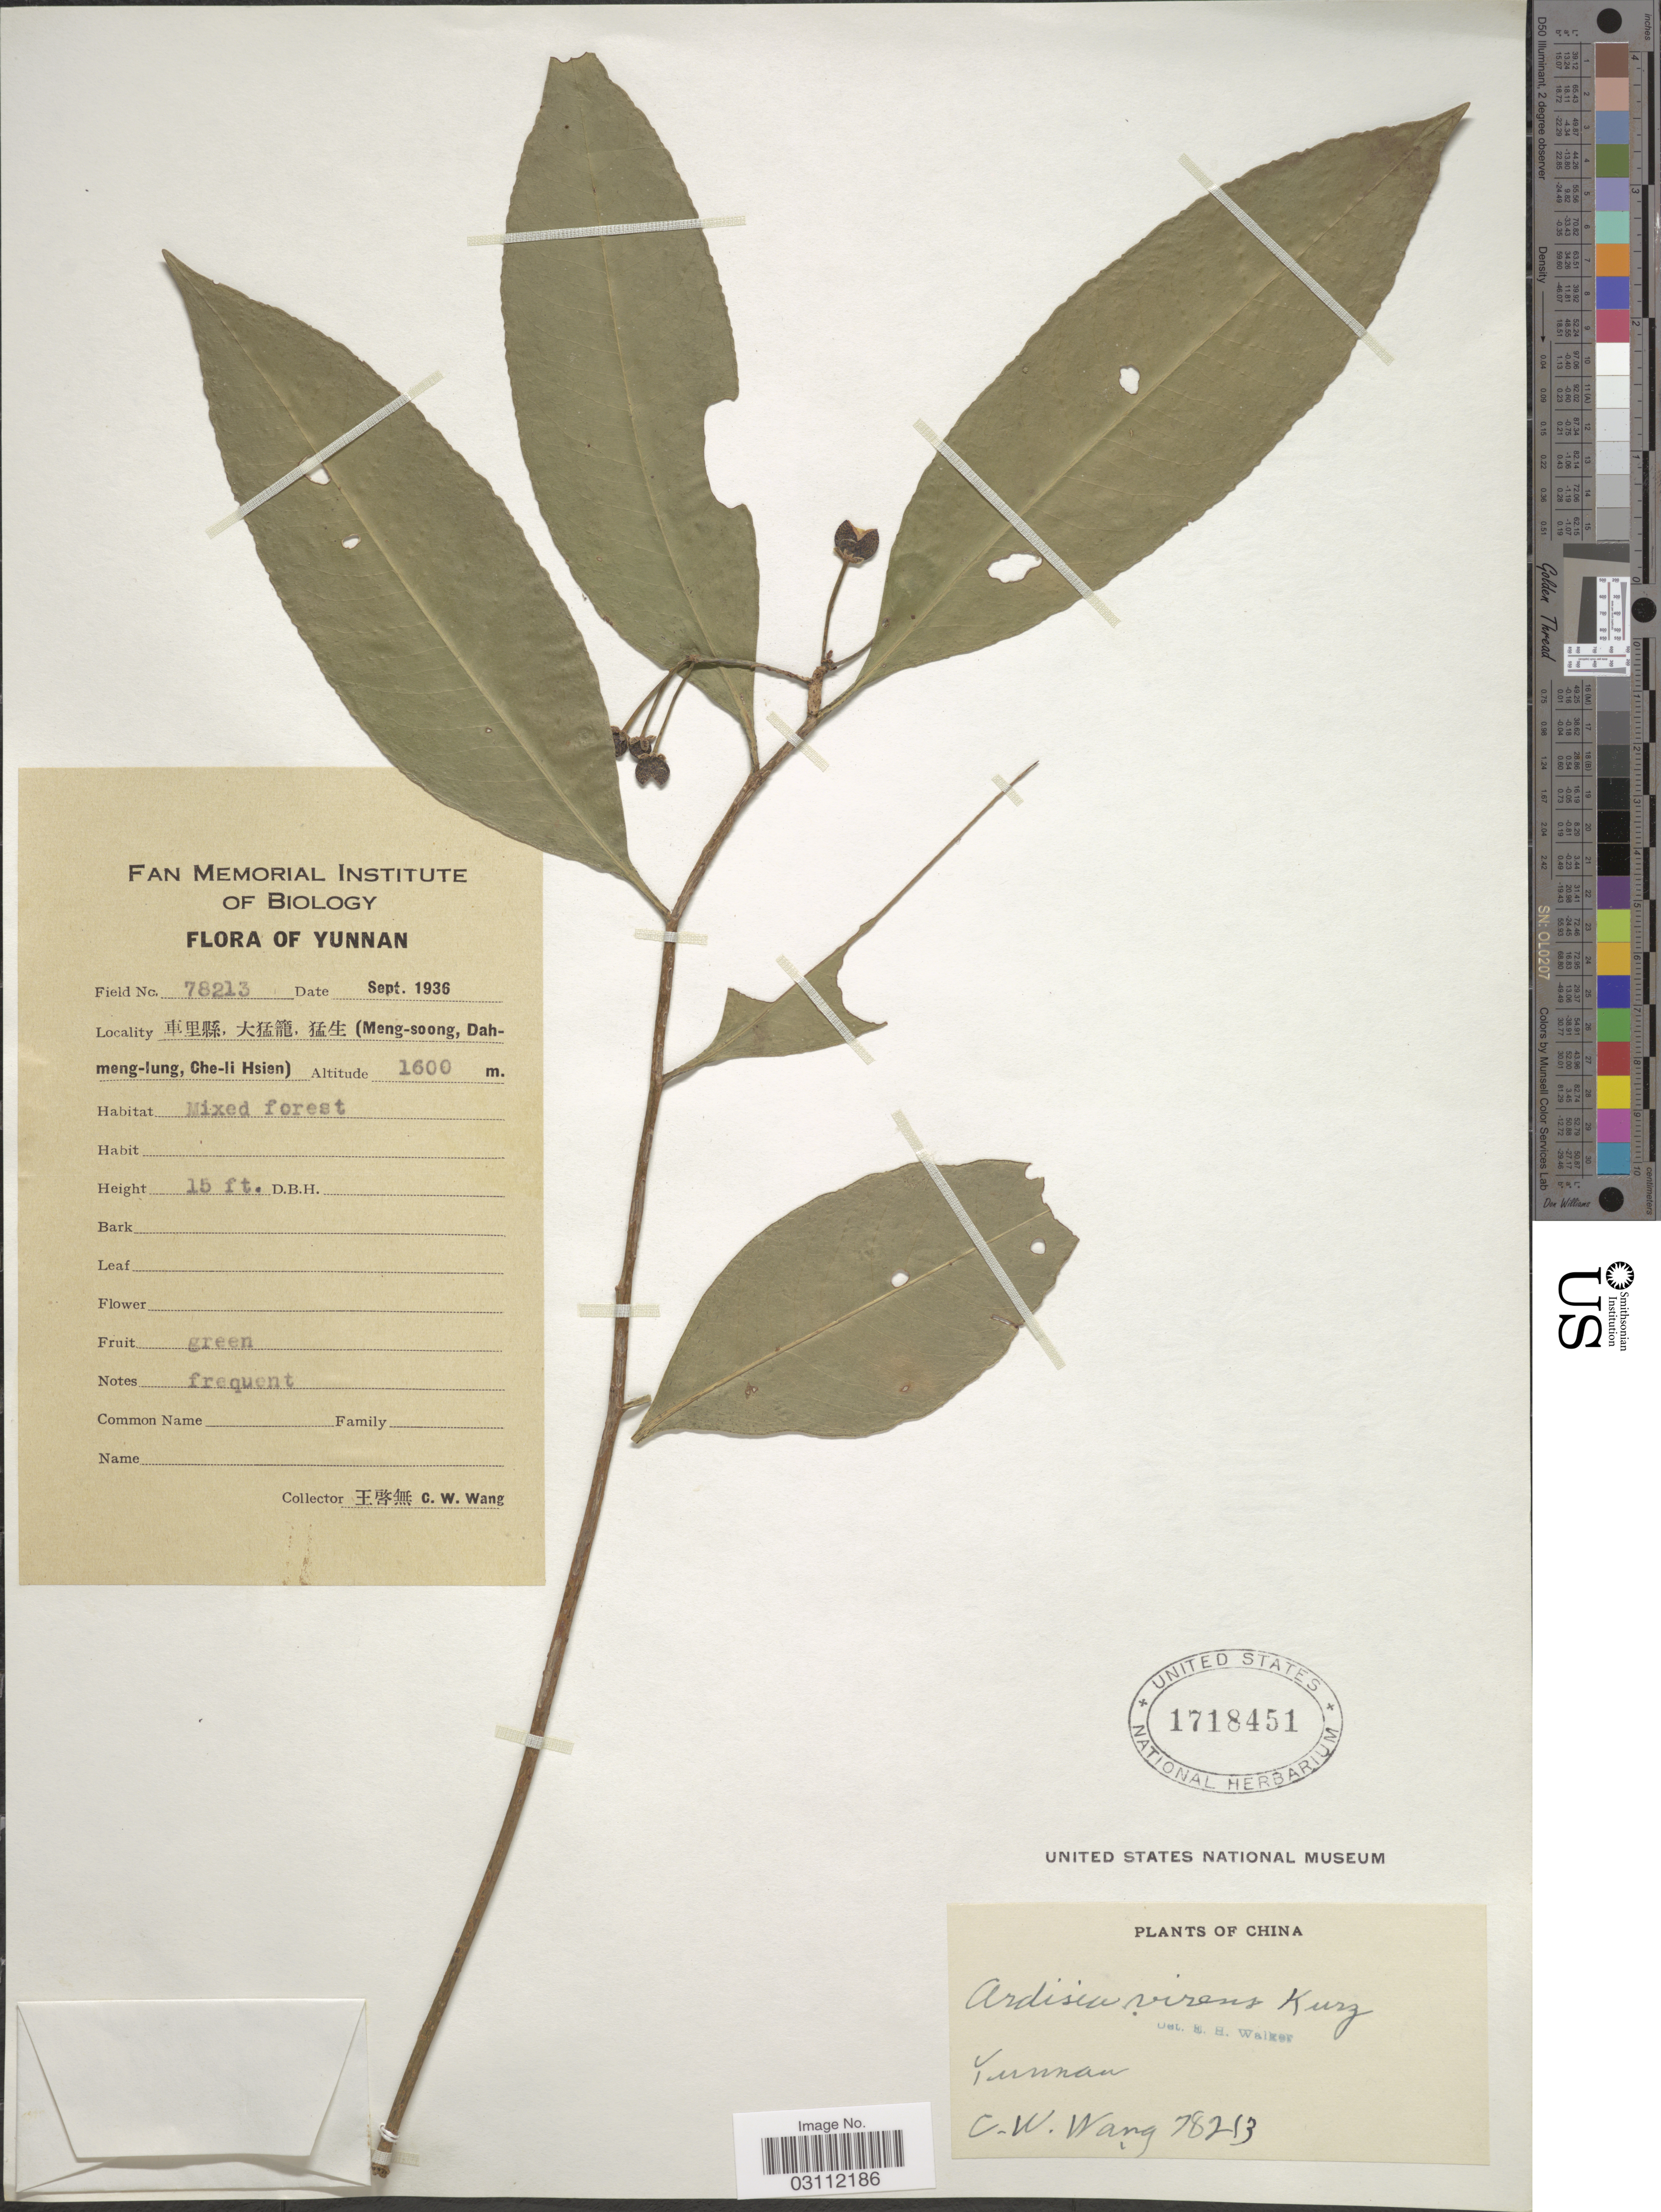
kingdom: Plantae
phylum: Tracheophyta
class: Magnoliopsida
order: Ericales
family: Primulaceae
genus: Ardisia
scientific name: Ardisia virens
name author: Kurz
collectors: C. W. Wang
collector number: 78213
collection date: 1936-09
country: China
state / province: Yunnan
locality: X. (Meng-soong, Dah-meng-lung, Che-li Hsien).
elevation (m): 1600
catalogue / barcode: US 1718451